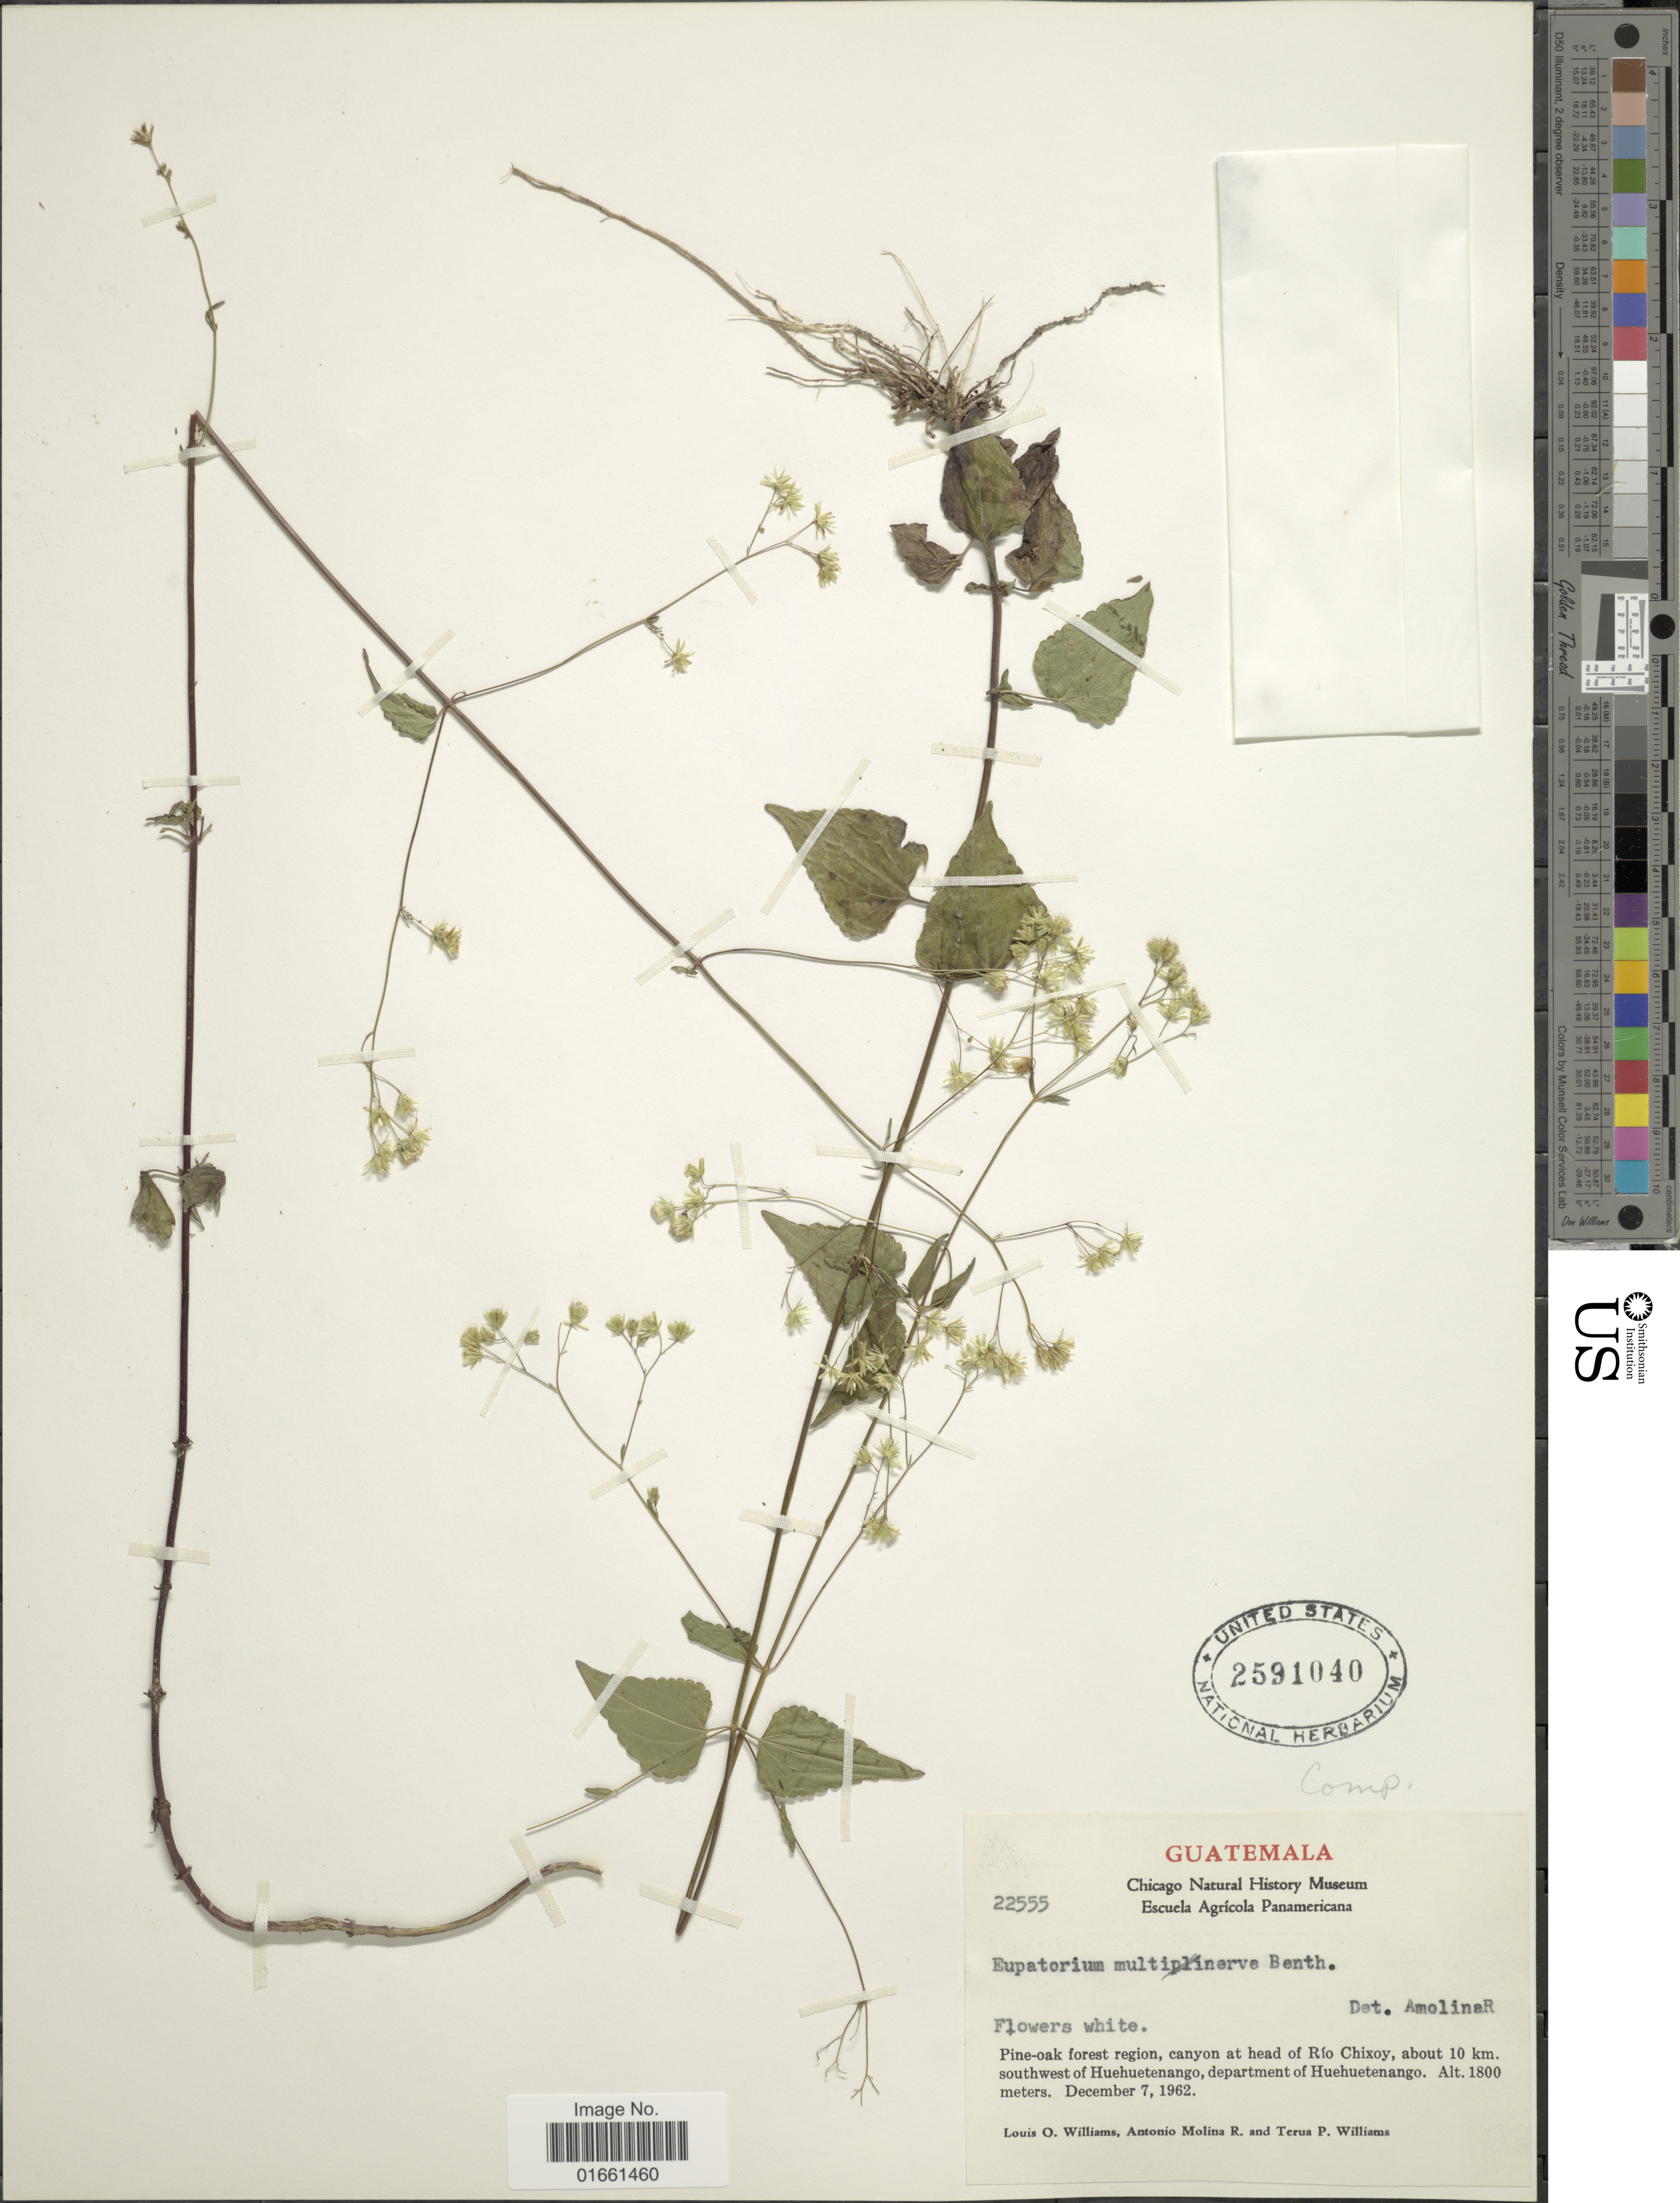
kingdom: Plantae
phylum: Tracheophyta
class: Magnoliopsida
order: Asterales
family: Asteraceae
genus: Fleischmannia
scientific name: Fleischmannia multinervis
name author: (Benth.) R.M. King & H. Rob.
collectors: L. O. Williams, A. Molina R. & T. P. Williams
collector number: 22555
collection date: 1962-12-07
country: Guatemala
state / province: Huehuetenango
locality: Canyon at head of Rio Chixoy, about 10 km southwest of Huehuetenango, Departement of Huehuetenango.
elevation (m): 1800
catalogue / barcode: US 2591040